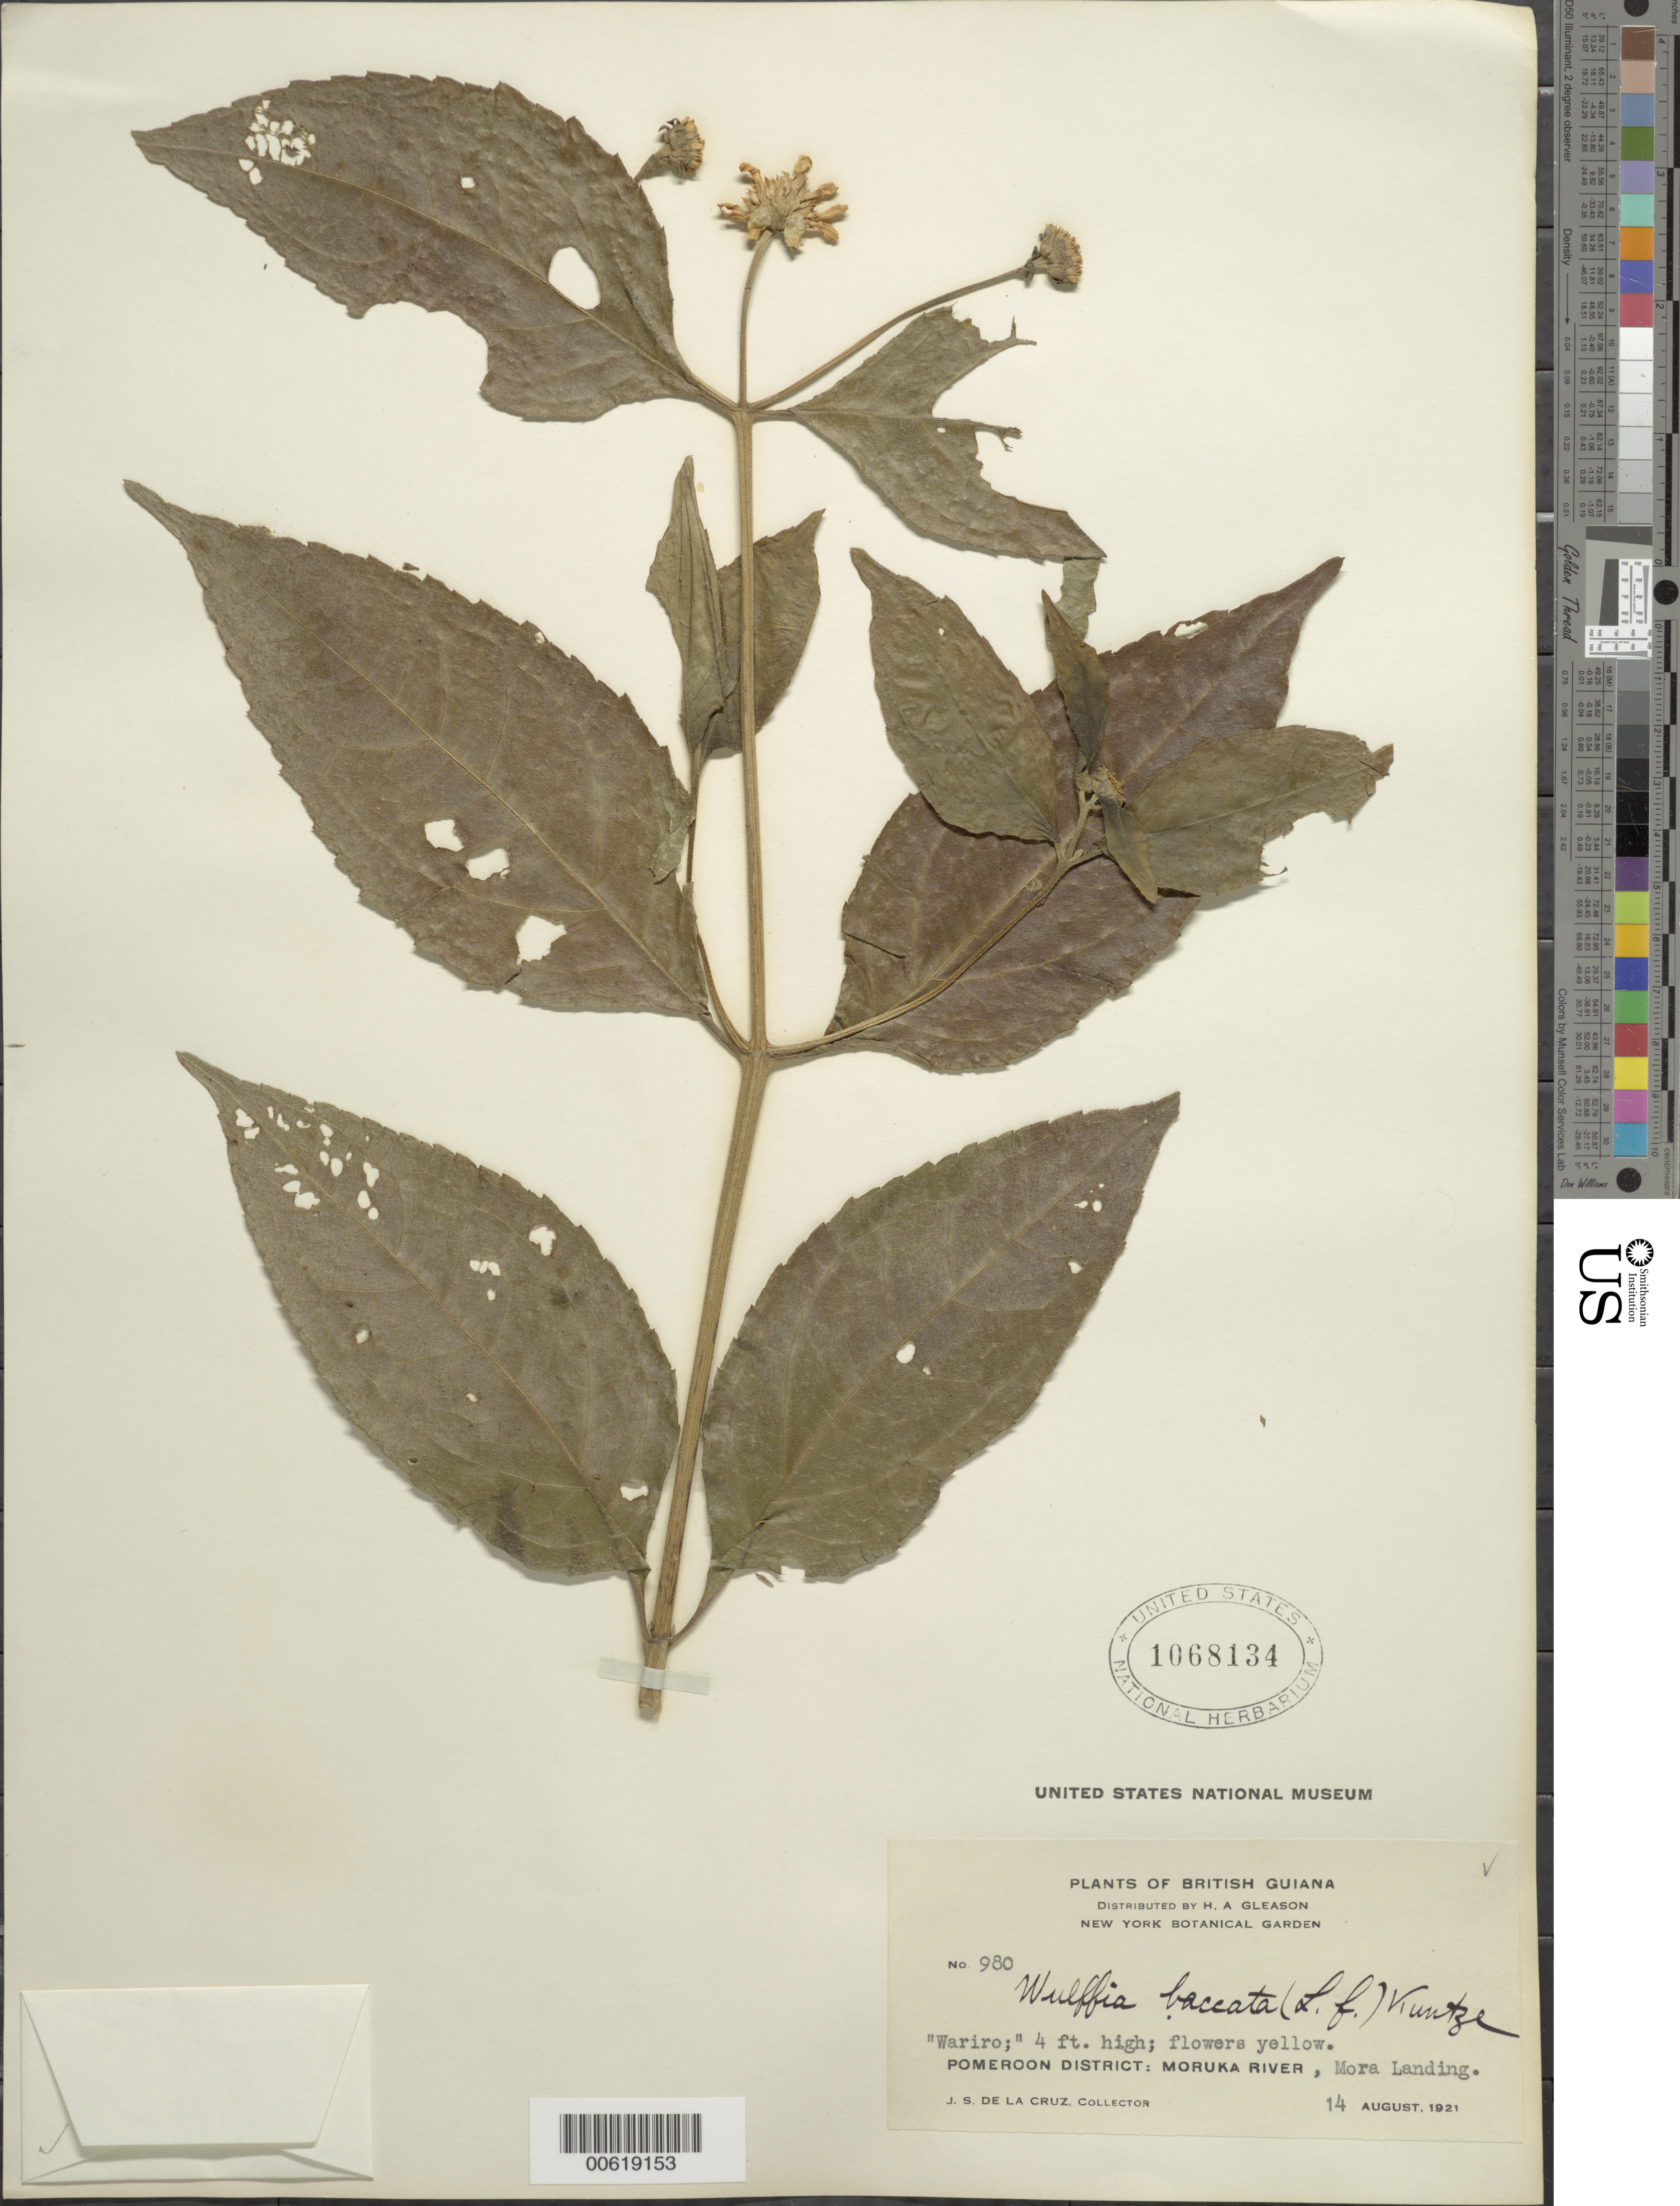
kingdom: Plantae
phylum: Tracheophyta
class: Magnoliopsida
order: Asterales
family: Asteraceae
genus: Wulffia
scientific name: Wulffia baccata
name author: (L. f.) Kuntze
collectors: J. S. de la Cruz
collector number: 980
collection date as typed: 14-Aug-21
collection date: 1921-08-14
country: Guyana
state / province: Barima-Waini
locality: Mora Landing, Moruka R., Pomeroon Dist.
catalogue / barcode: US 1068134